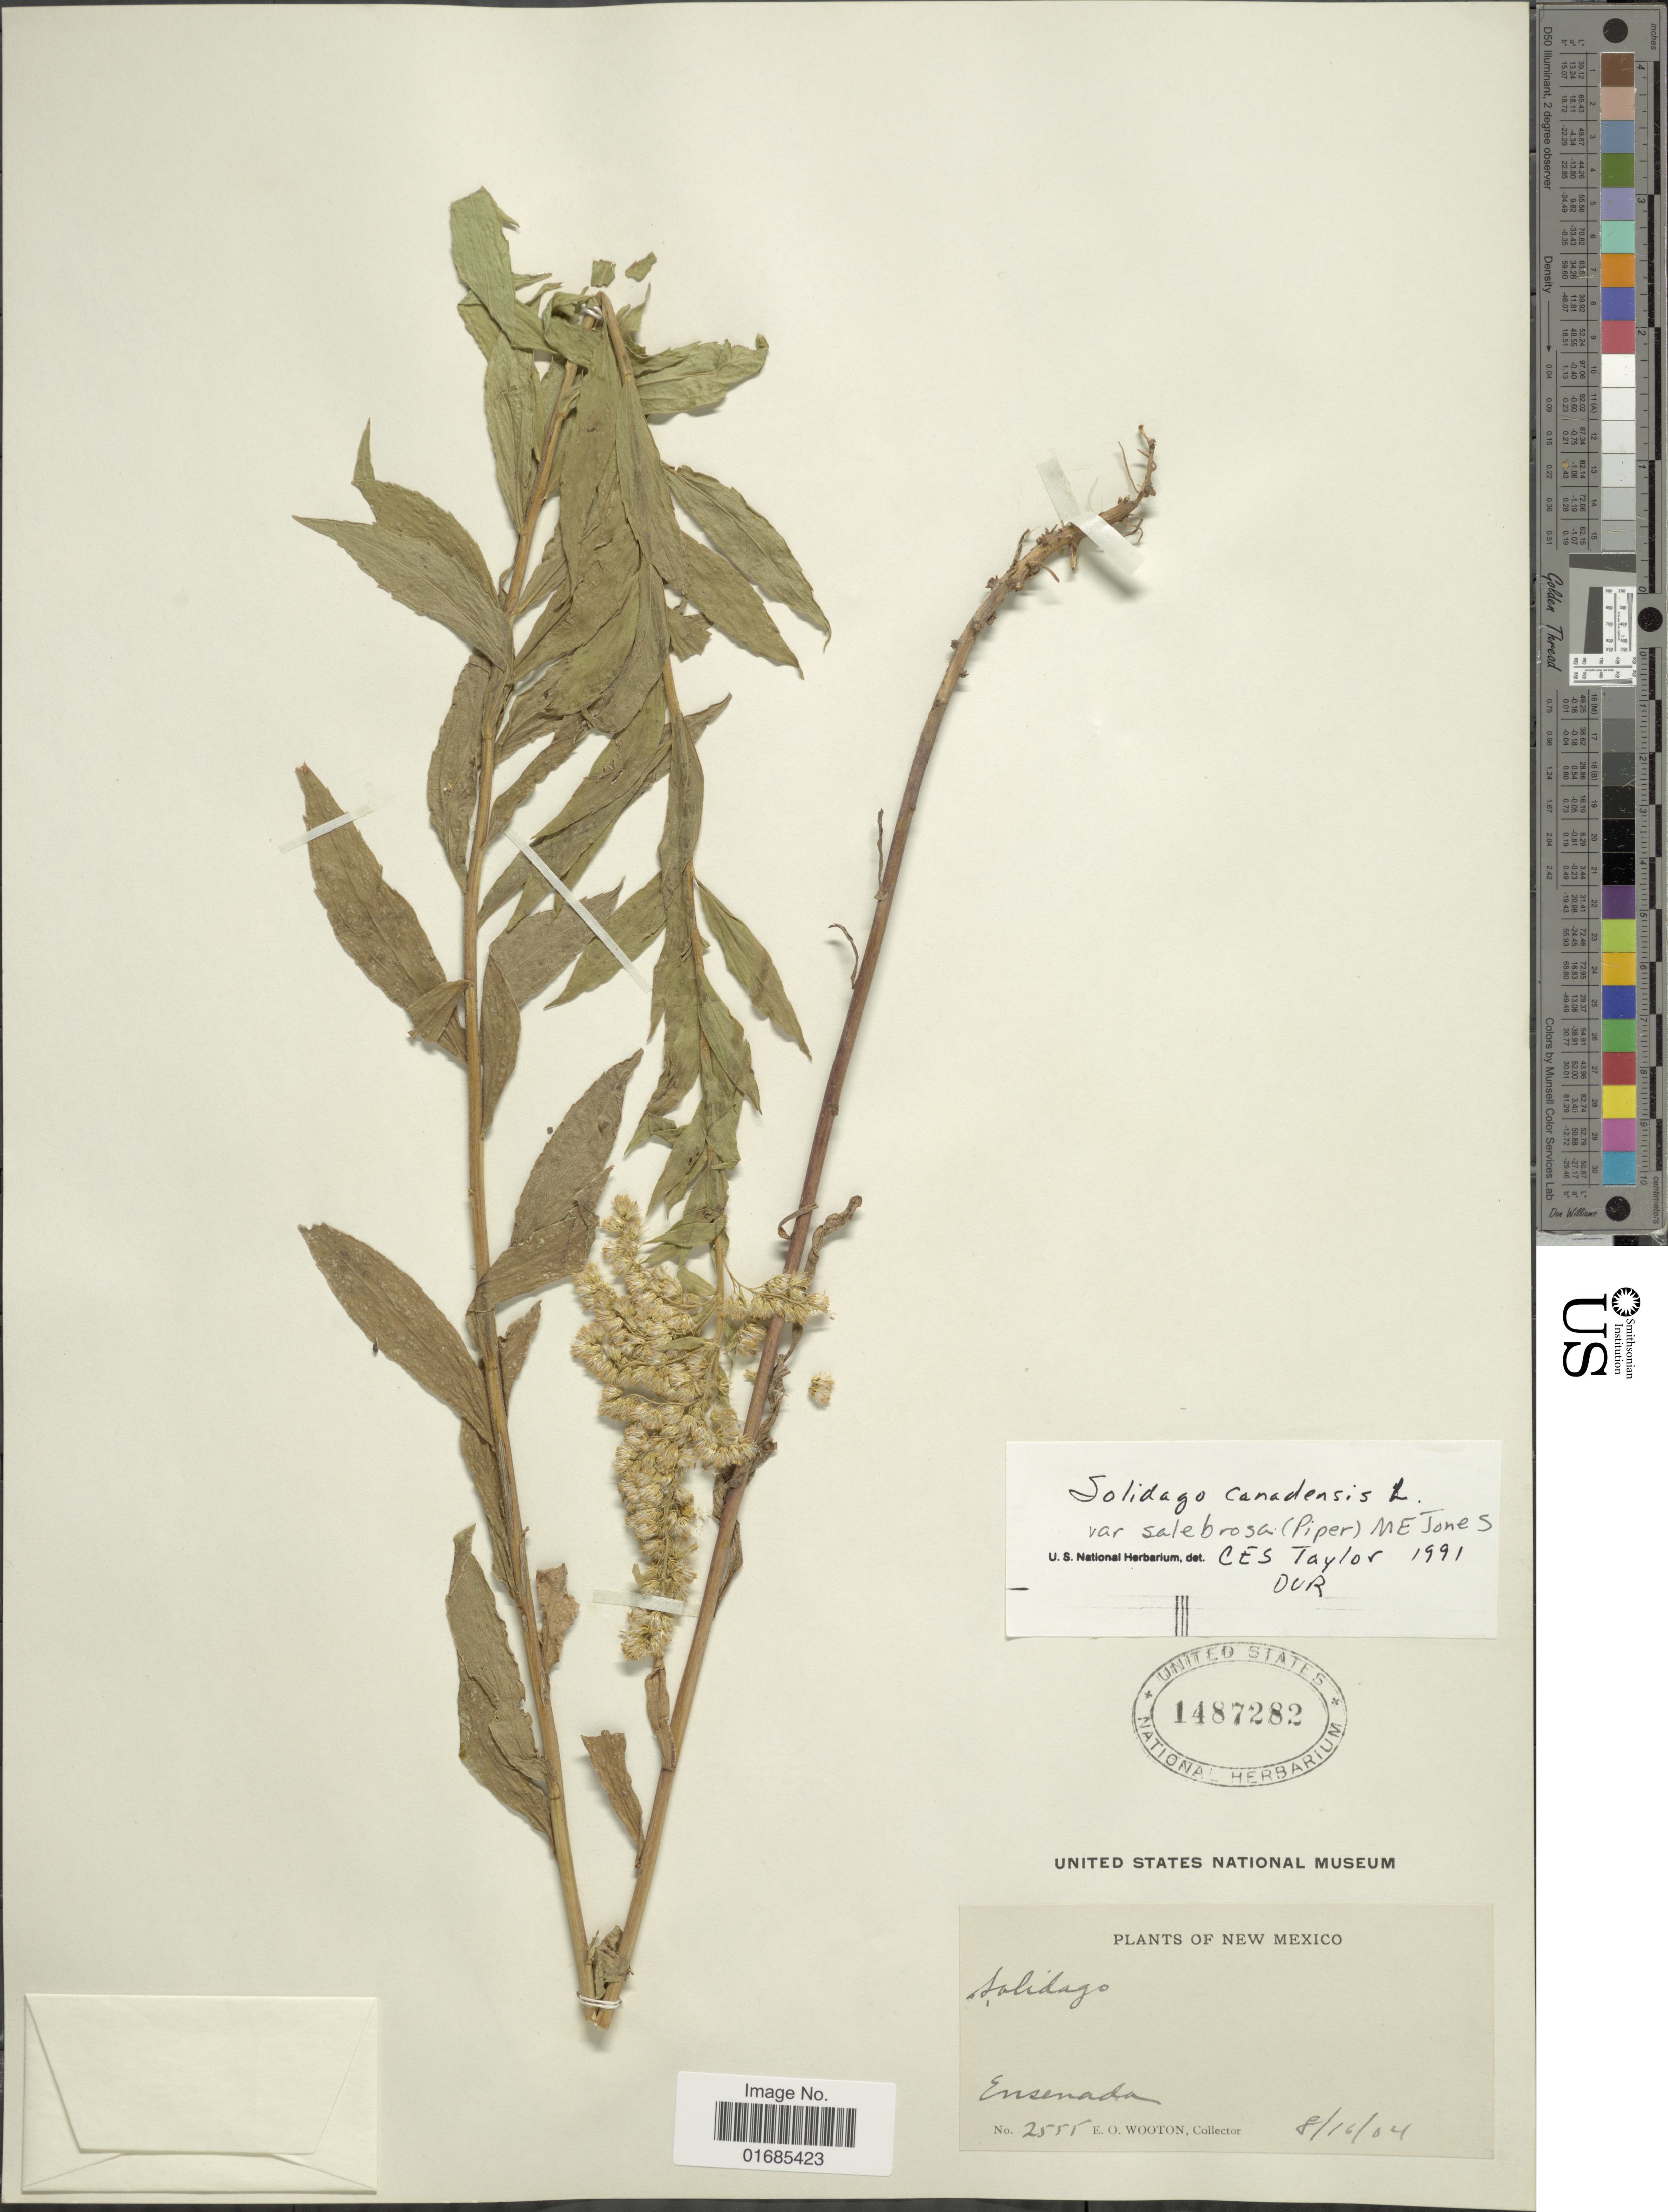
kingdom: Plantae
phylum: Tracheophyta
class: Magnoliopsida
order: Asterales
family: Asteraceae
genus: Solidago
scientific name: Solidago canadensis var. salebrosa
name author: (Piper) M.E. Jones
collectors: E. O. Wooton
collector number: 2555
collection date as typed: Transcribed d/m/y: 16/8/4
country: United States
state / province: New Mexico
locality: Ensenada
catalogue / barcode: US 1487282